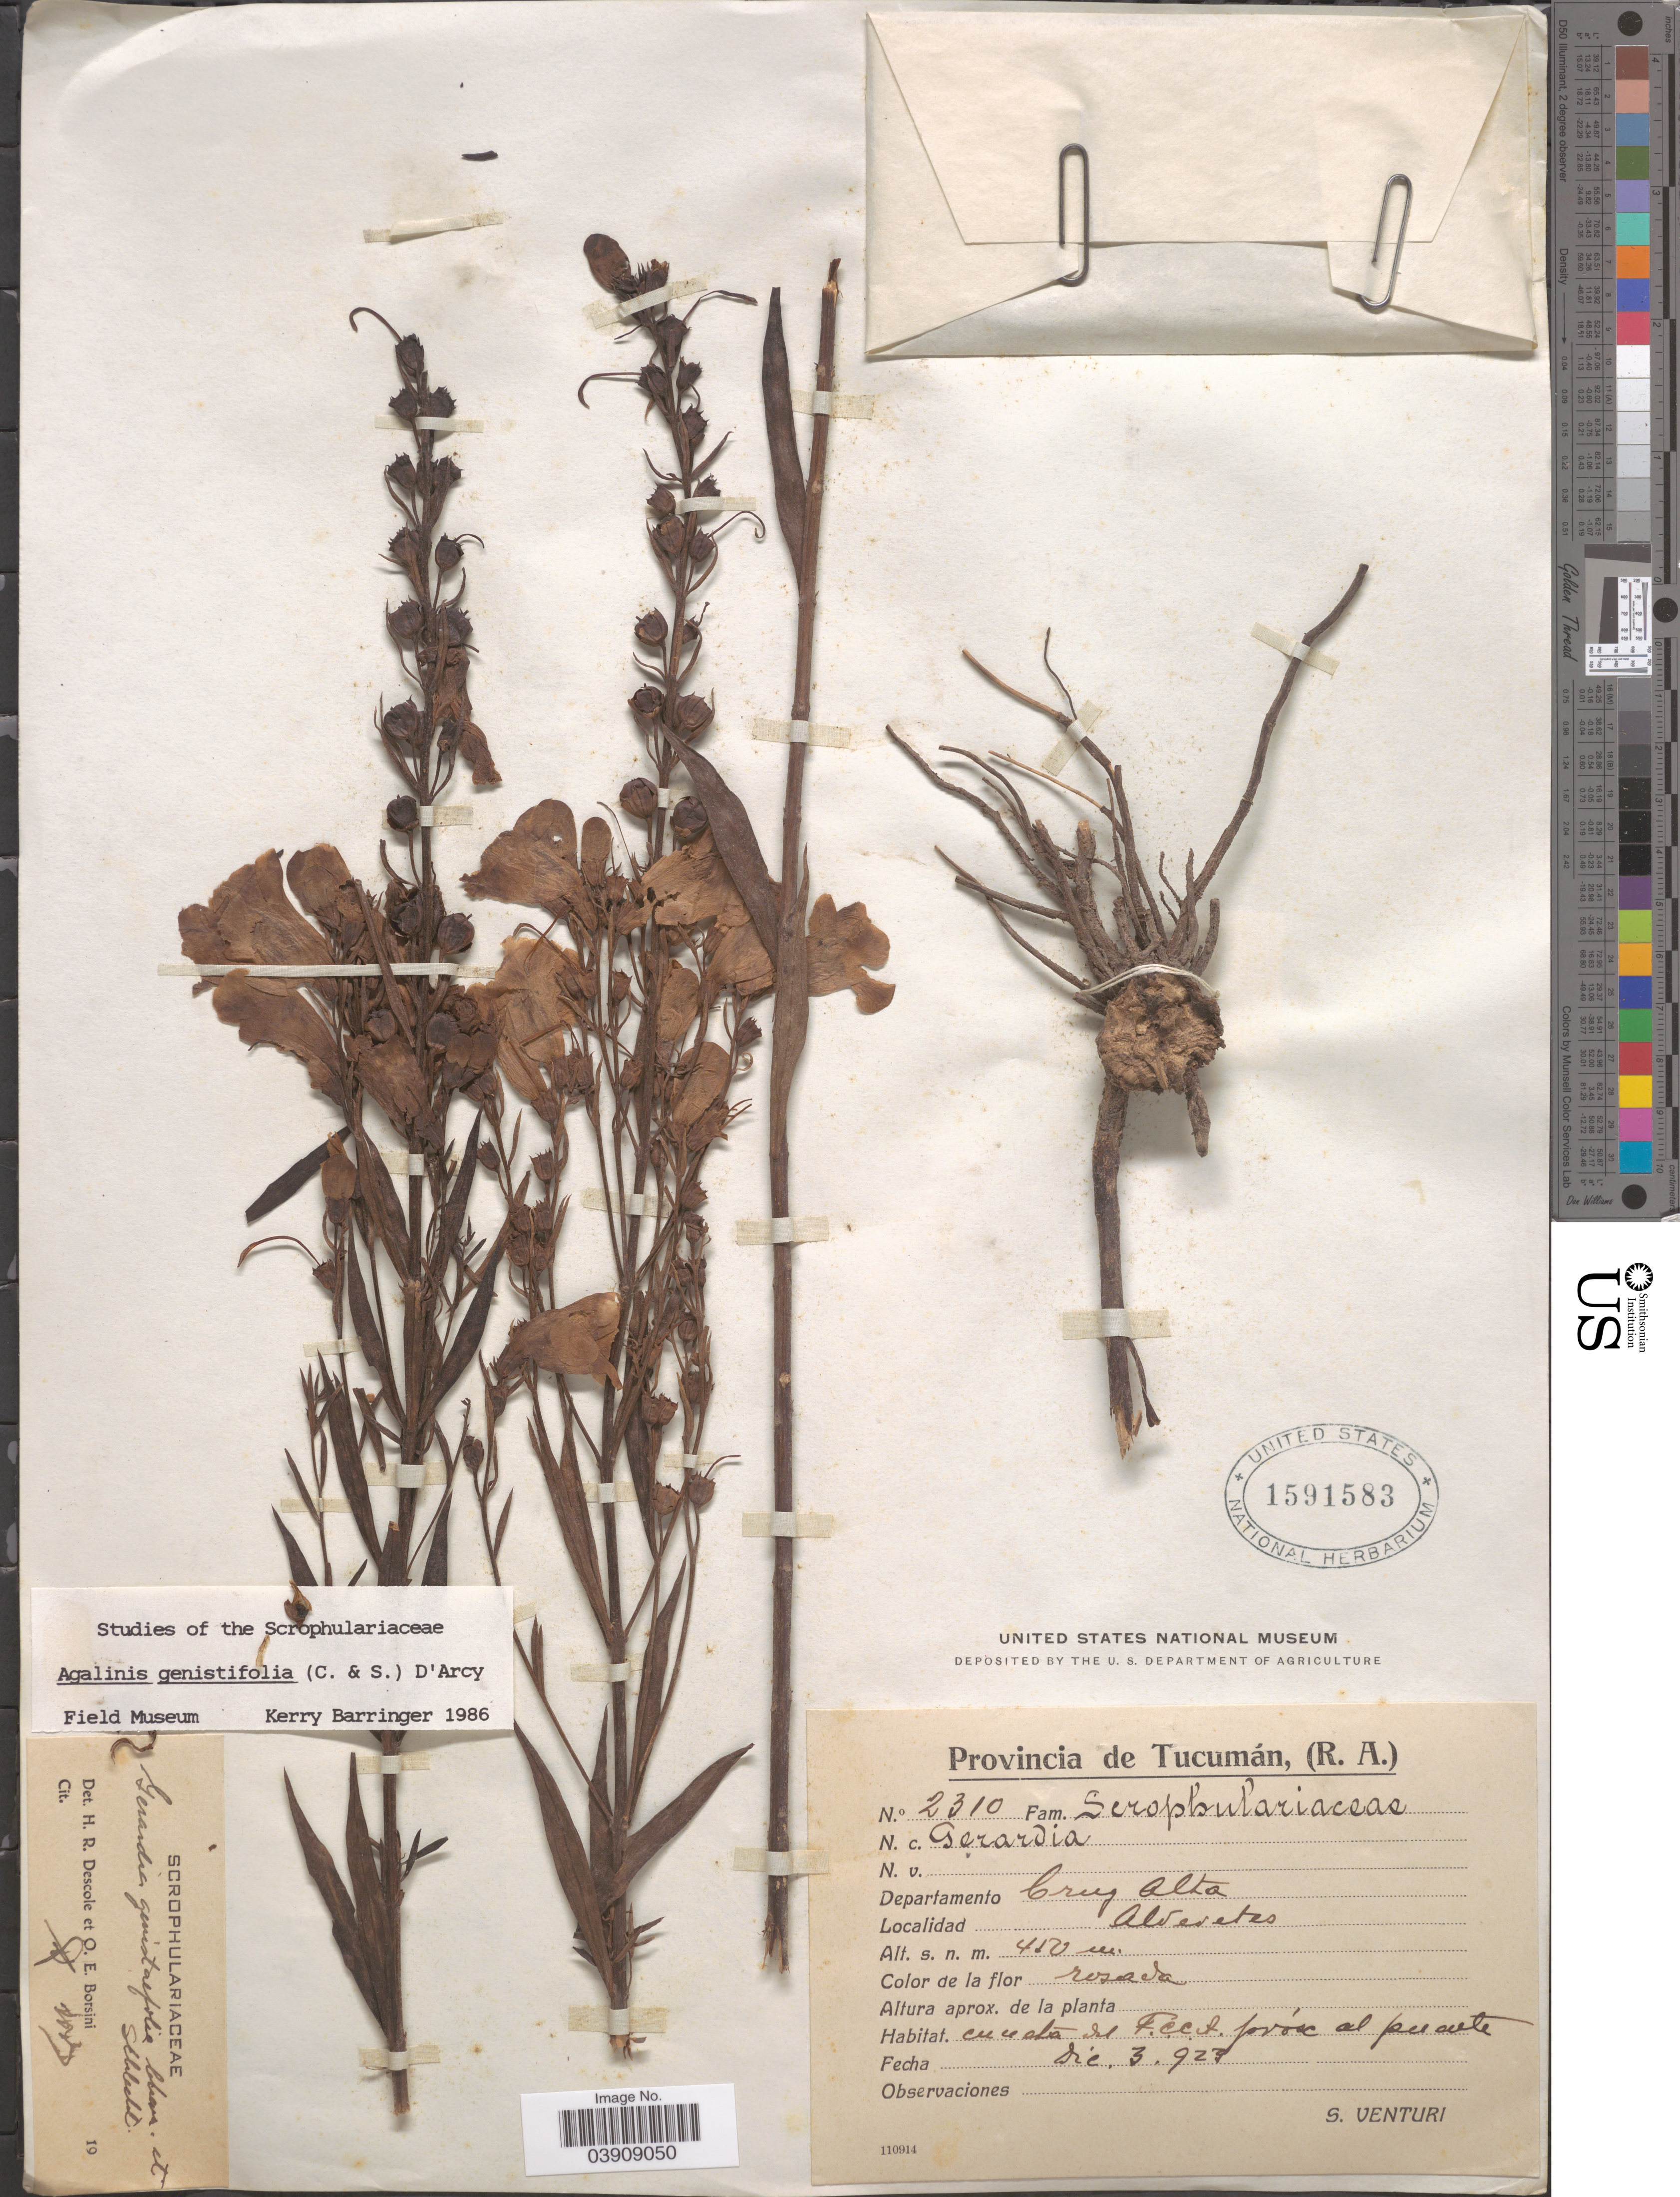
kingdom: Plantae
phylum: Tracheophyta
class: Magnoliopsida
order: Lamiales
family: Orobanchaceae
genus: Agalinis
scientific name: Agalinis genistifolia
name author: (Cham. & Schltdl.) D'Arcy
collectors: S. Venturi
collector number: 2310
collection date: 1923-12-03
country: Argentina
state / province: Tucuman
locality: Departamento Cruz Alta. Alveretes.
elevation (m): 450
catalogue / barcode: US 1591583